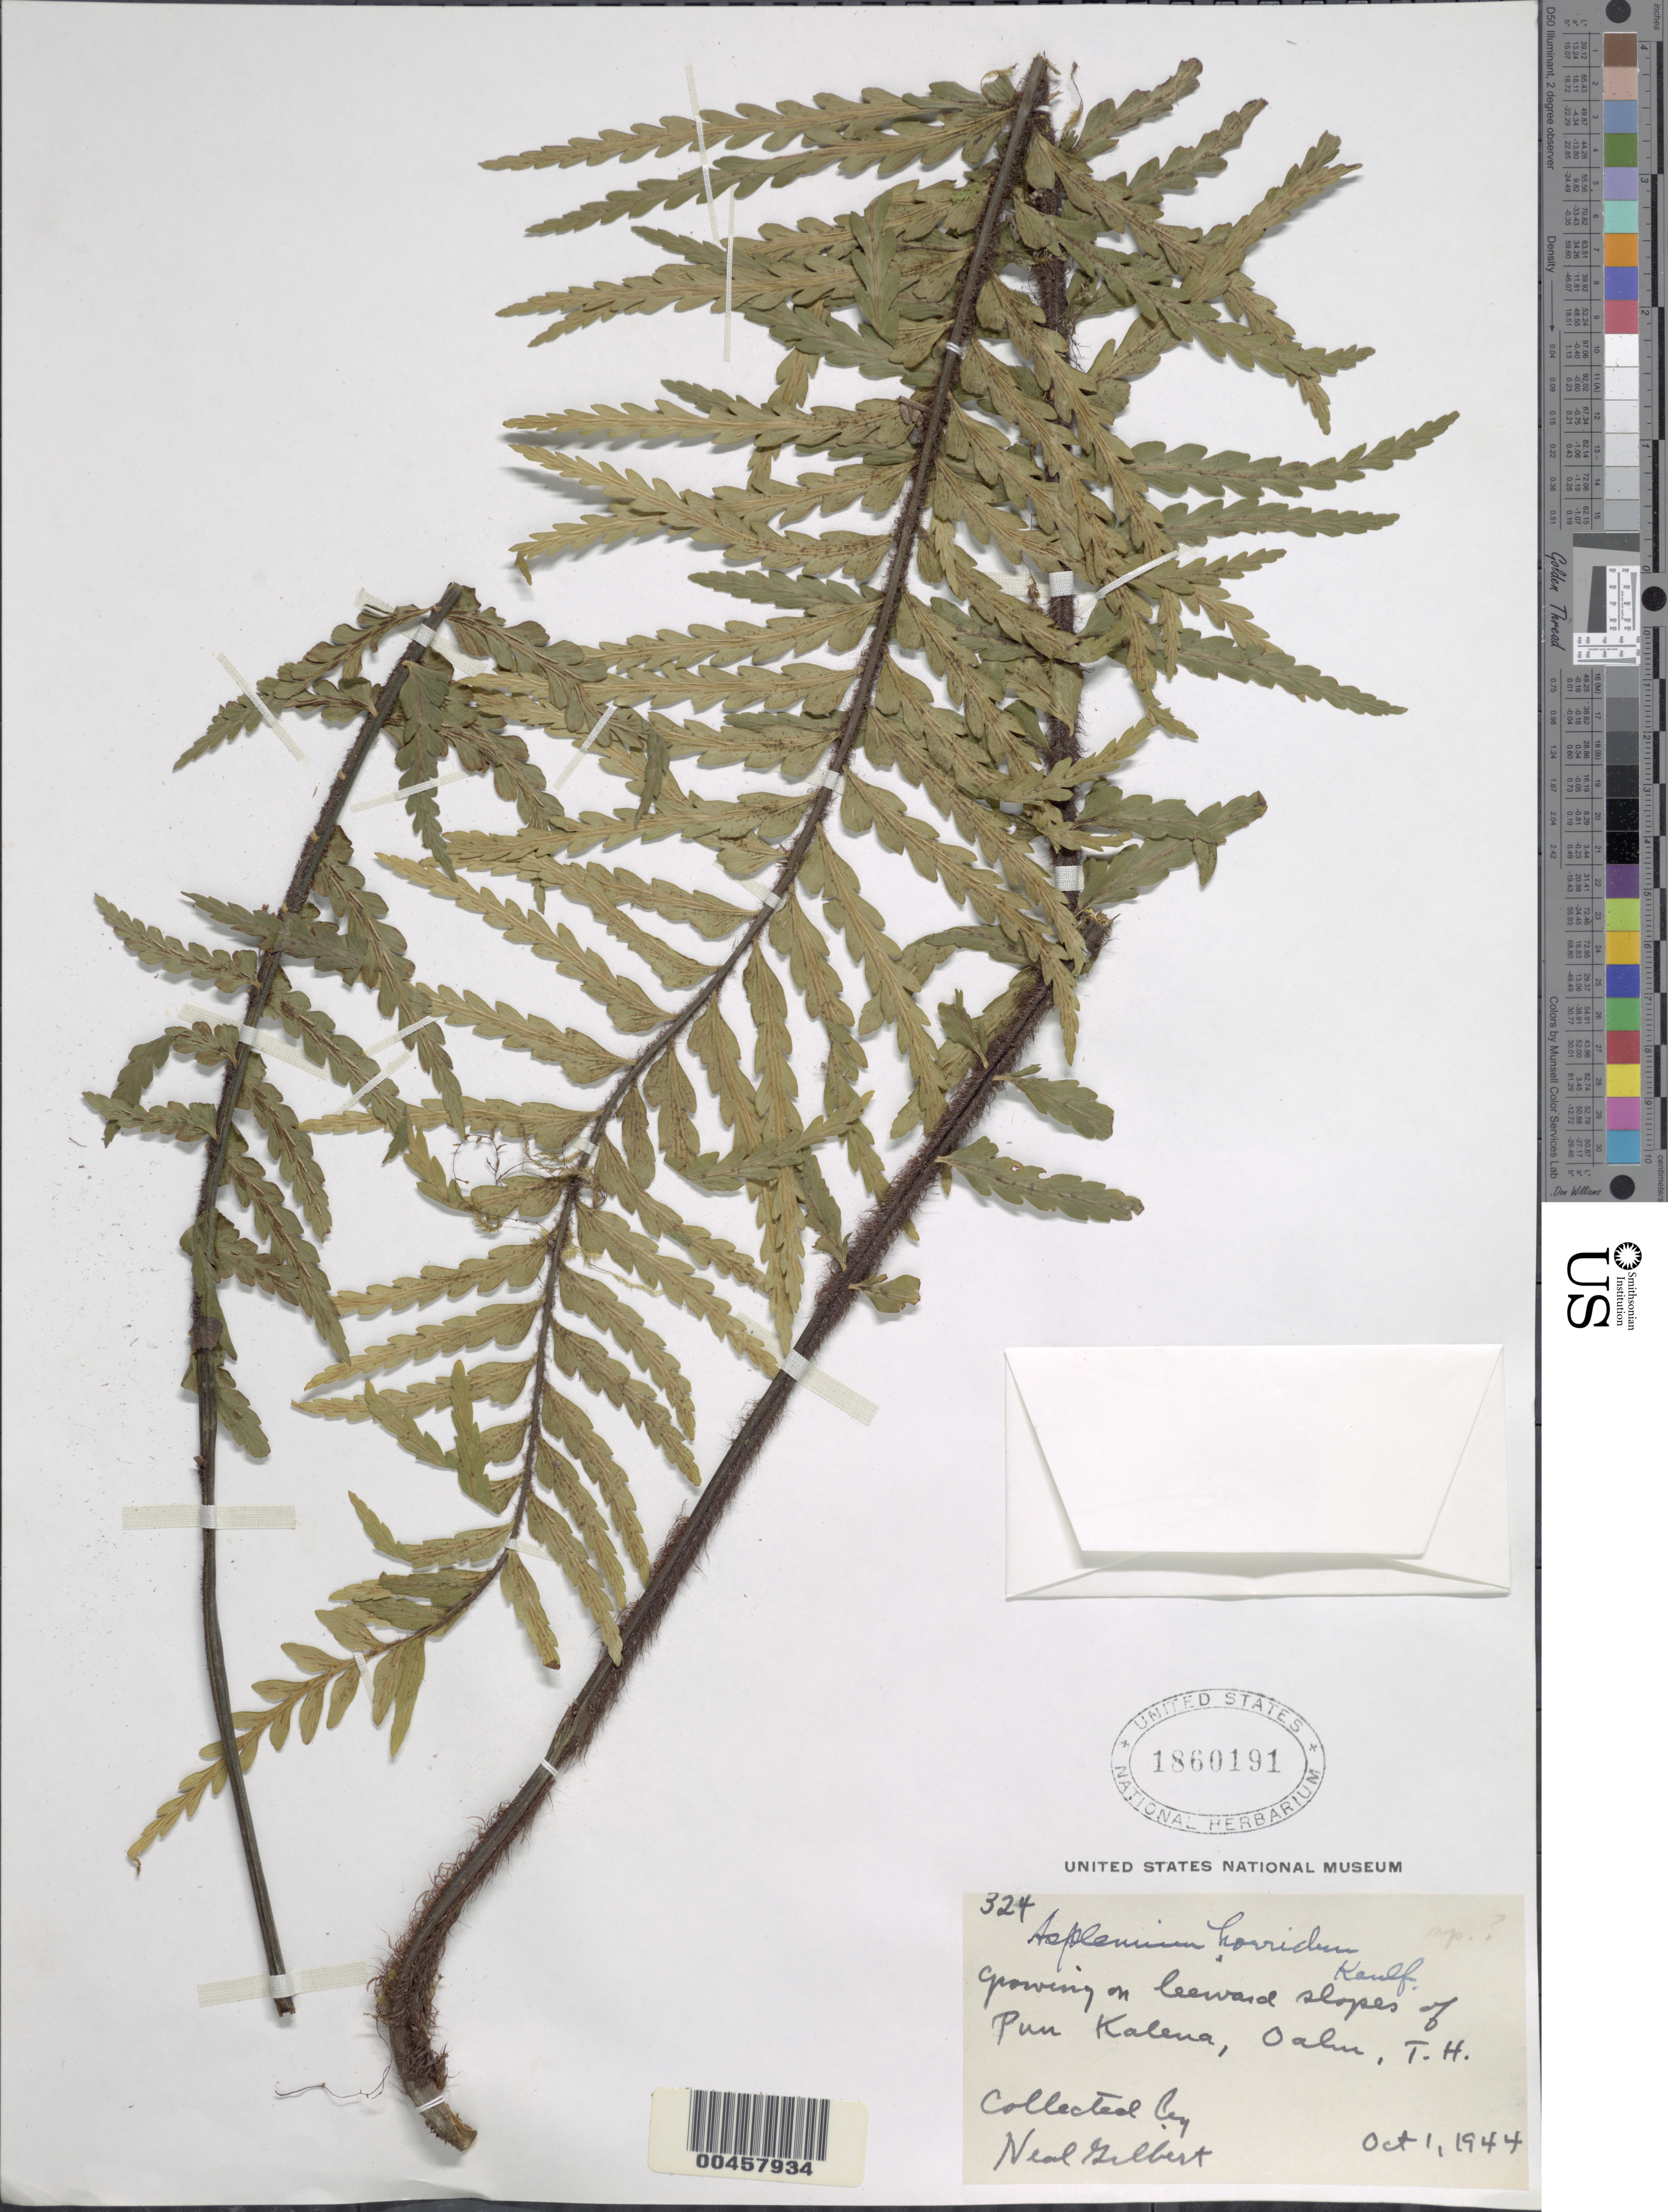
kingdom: Plantae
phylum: Tracheophyta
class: Polypodiopsida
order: Polypodiales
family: Aspleniaceae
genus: Asplenium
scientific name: Asplenium horridum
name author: Kaulf.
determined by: Salgado, A. E.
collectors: N. Gilbert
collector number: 324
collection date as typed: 1 Oct 1944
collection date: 1944-10-01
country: United States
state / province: Hawaii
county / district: Honolulu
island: Oahu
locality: Leeward slopes of Puu Kalena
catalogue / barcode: US 1860191